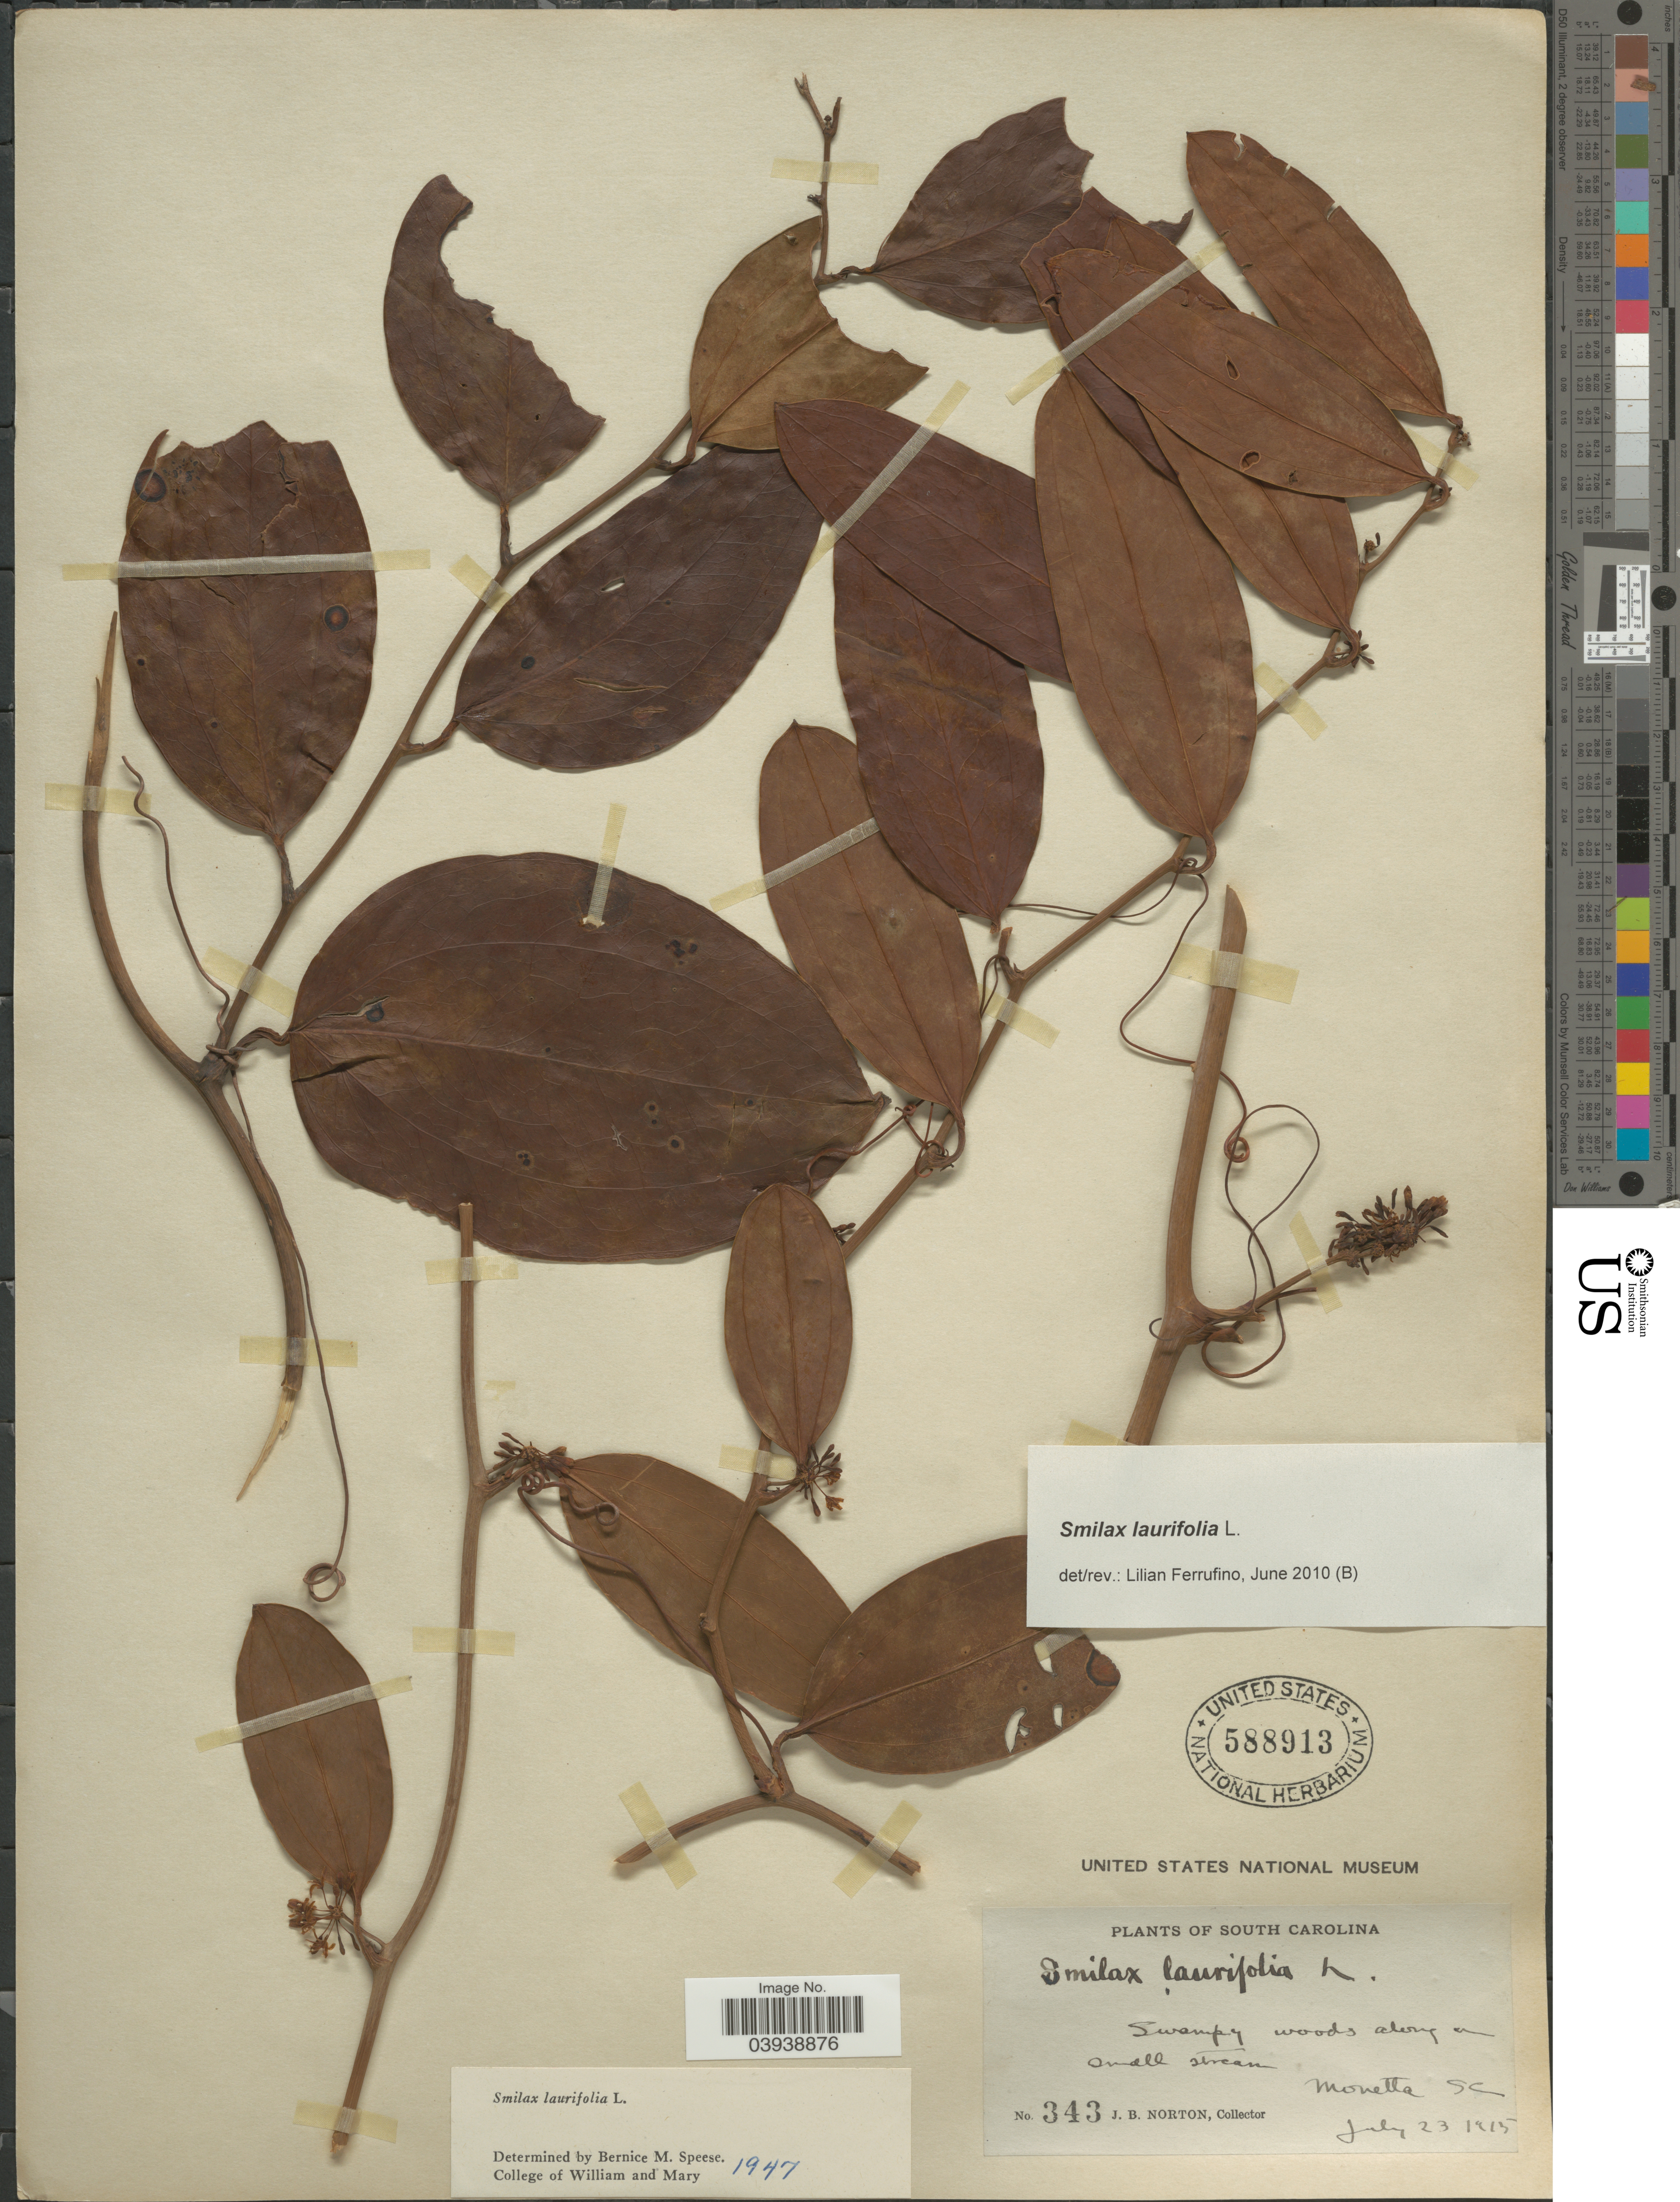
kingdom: Plantae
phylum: Tracheophyta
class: Liliopsida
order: Liliales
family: Smilacaceae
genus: Smilax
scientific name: Smilax laurifolia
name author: L.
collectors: J. B. Norton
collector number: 343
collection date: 1915-07-23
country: United States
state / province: South Carolina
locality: Swampy woods along a small stream. Monetta.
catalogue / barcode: US 588913